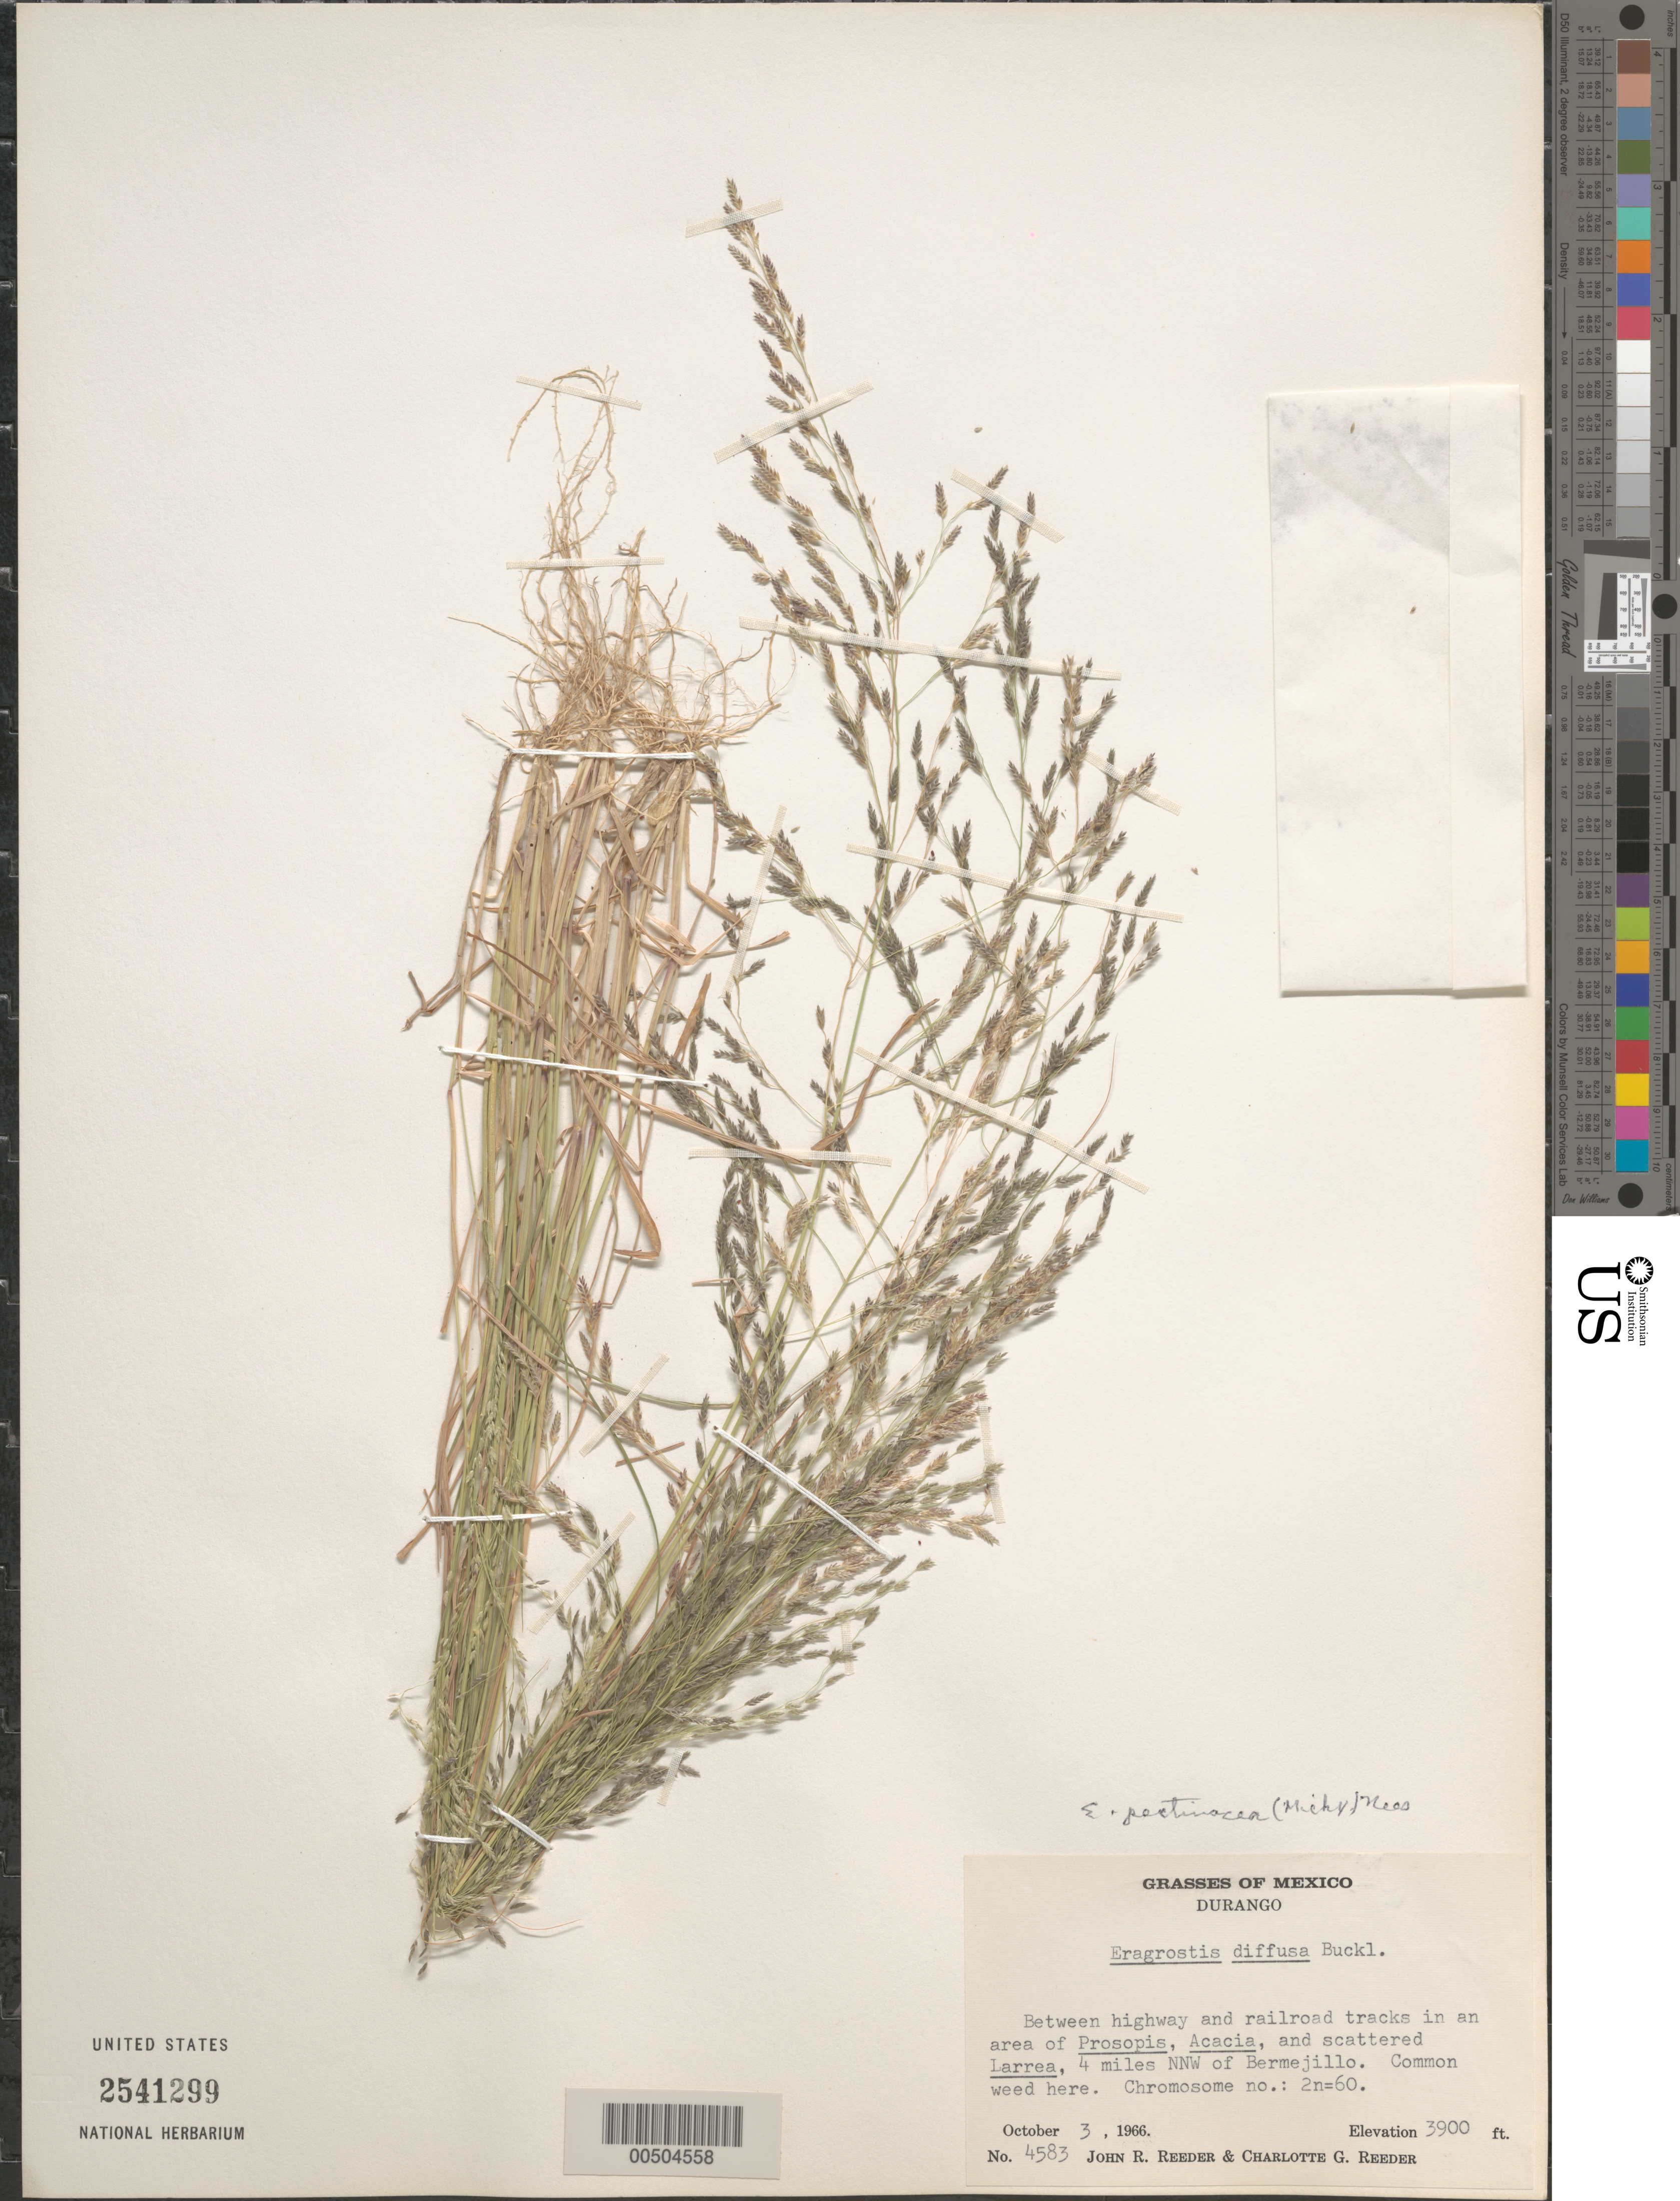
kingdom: Plantae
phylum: Tracheophyta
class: Liliopsida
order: Poales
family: Poaceae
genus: Eragrostis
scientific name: Eragrostis pectinacea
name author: (Michx.) Nees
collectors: J. R. Reeder & C. G. Reeder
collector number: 4583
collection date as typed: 3 Oct 1966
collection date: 1966-10-03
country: Mexico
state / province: Durango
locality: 4 mi NNW of Bermejillo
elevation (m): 1189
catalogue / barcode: US 2541299